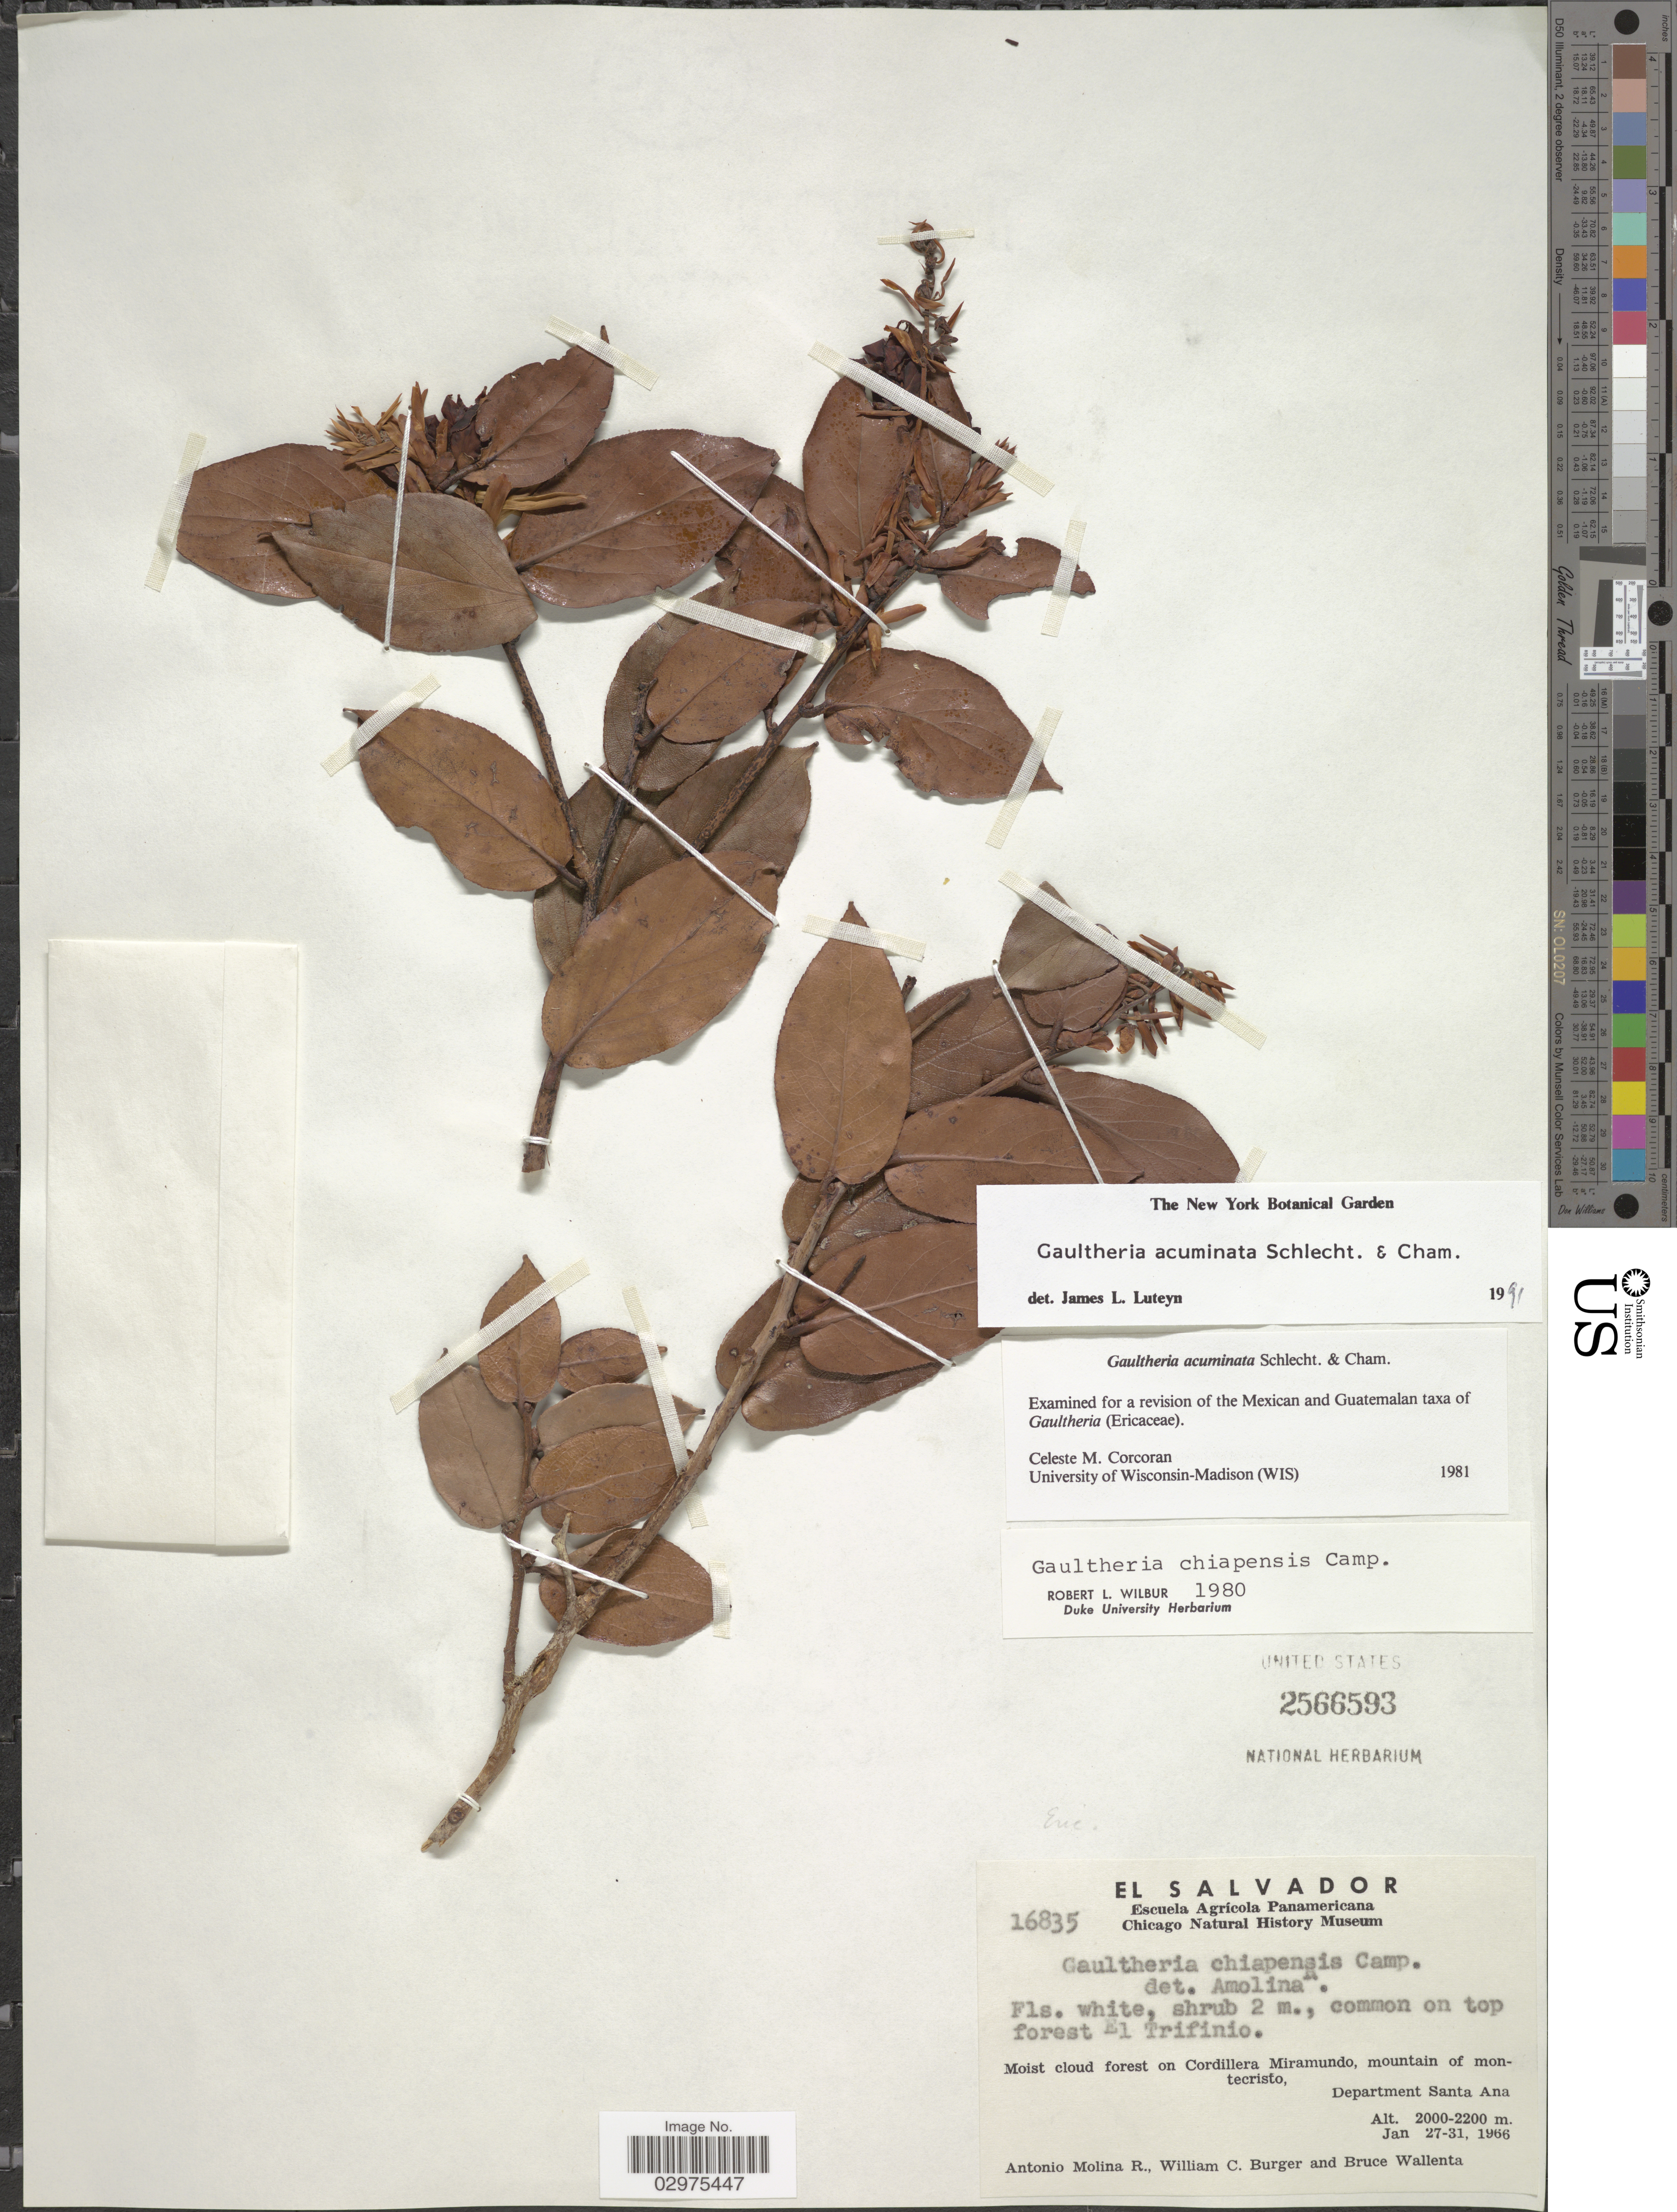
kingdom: Plantae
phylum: Tracheophyta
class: Magnoliopsida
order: Ericales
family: Ericaceae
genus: Gaultheria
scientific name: Gaultheria acuminata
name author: Schltdl. & Cham.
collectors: A. Molina R., W. Burger & B. Wallenta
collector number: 16835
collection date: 1966-01-27/1966-01-31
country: El Salvador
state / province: Santa Ana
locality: On top forest El Trifinio. Moist cloud forest on Cordillera Miramundo, mountain of montecristo, Department Santa Ana.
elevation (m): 2000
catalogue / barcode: US 2566593